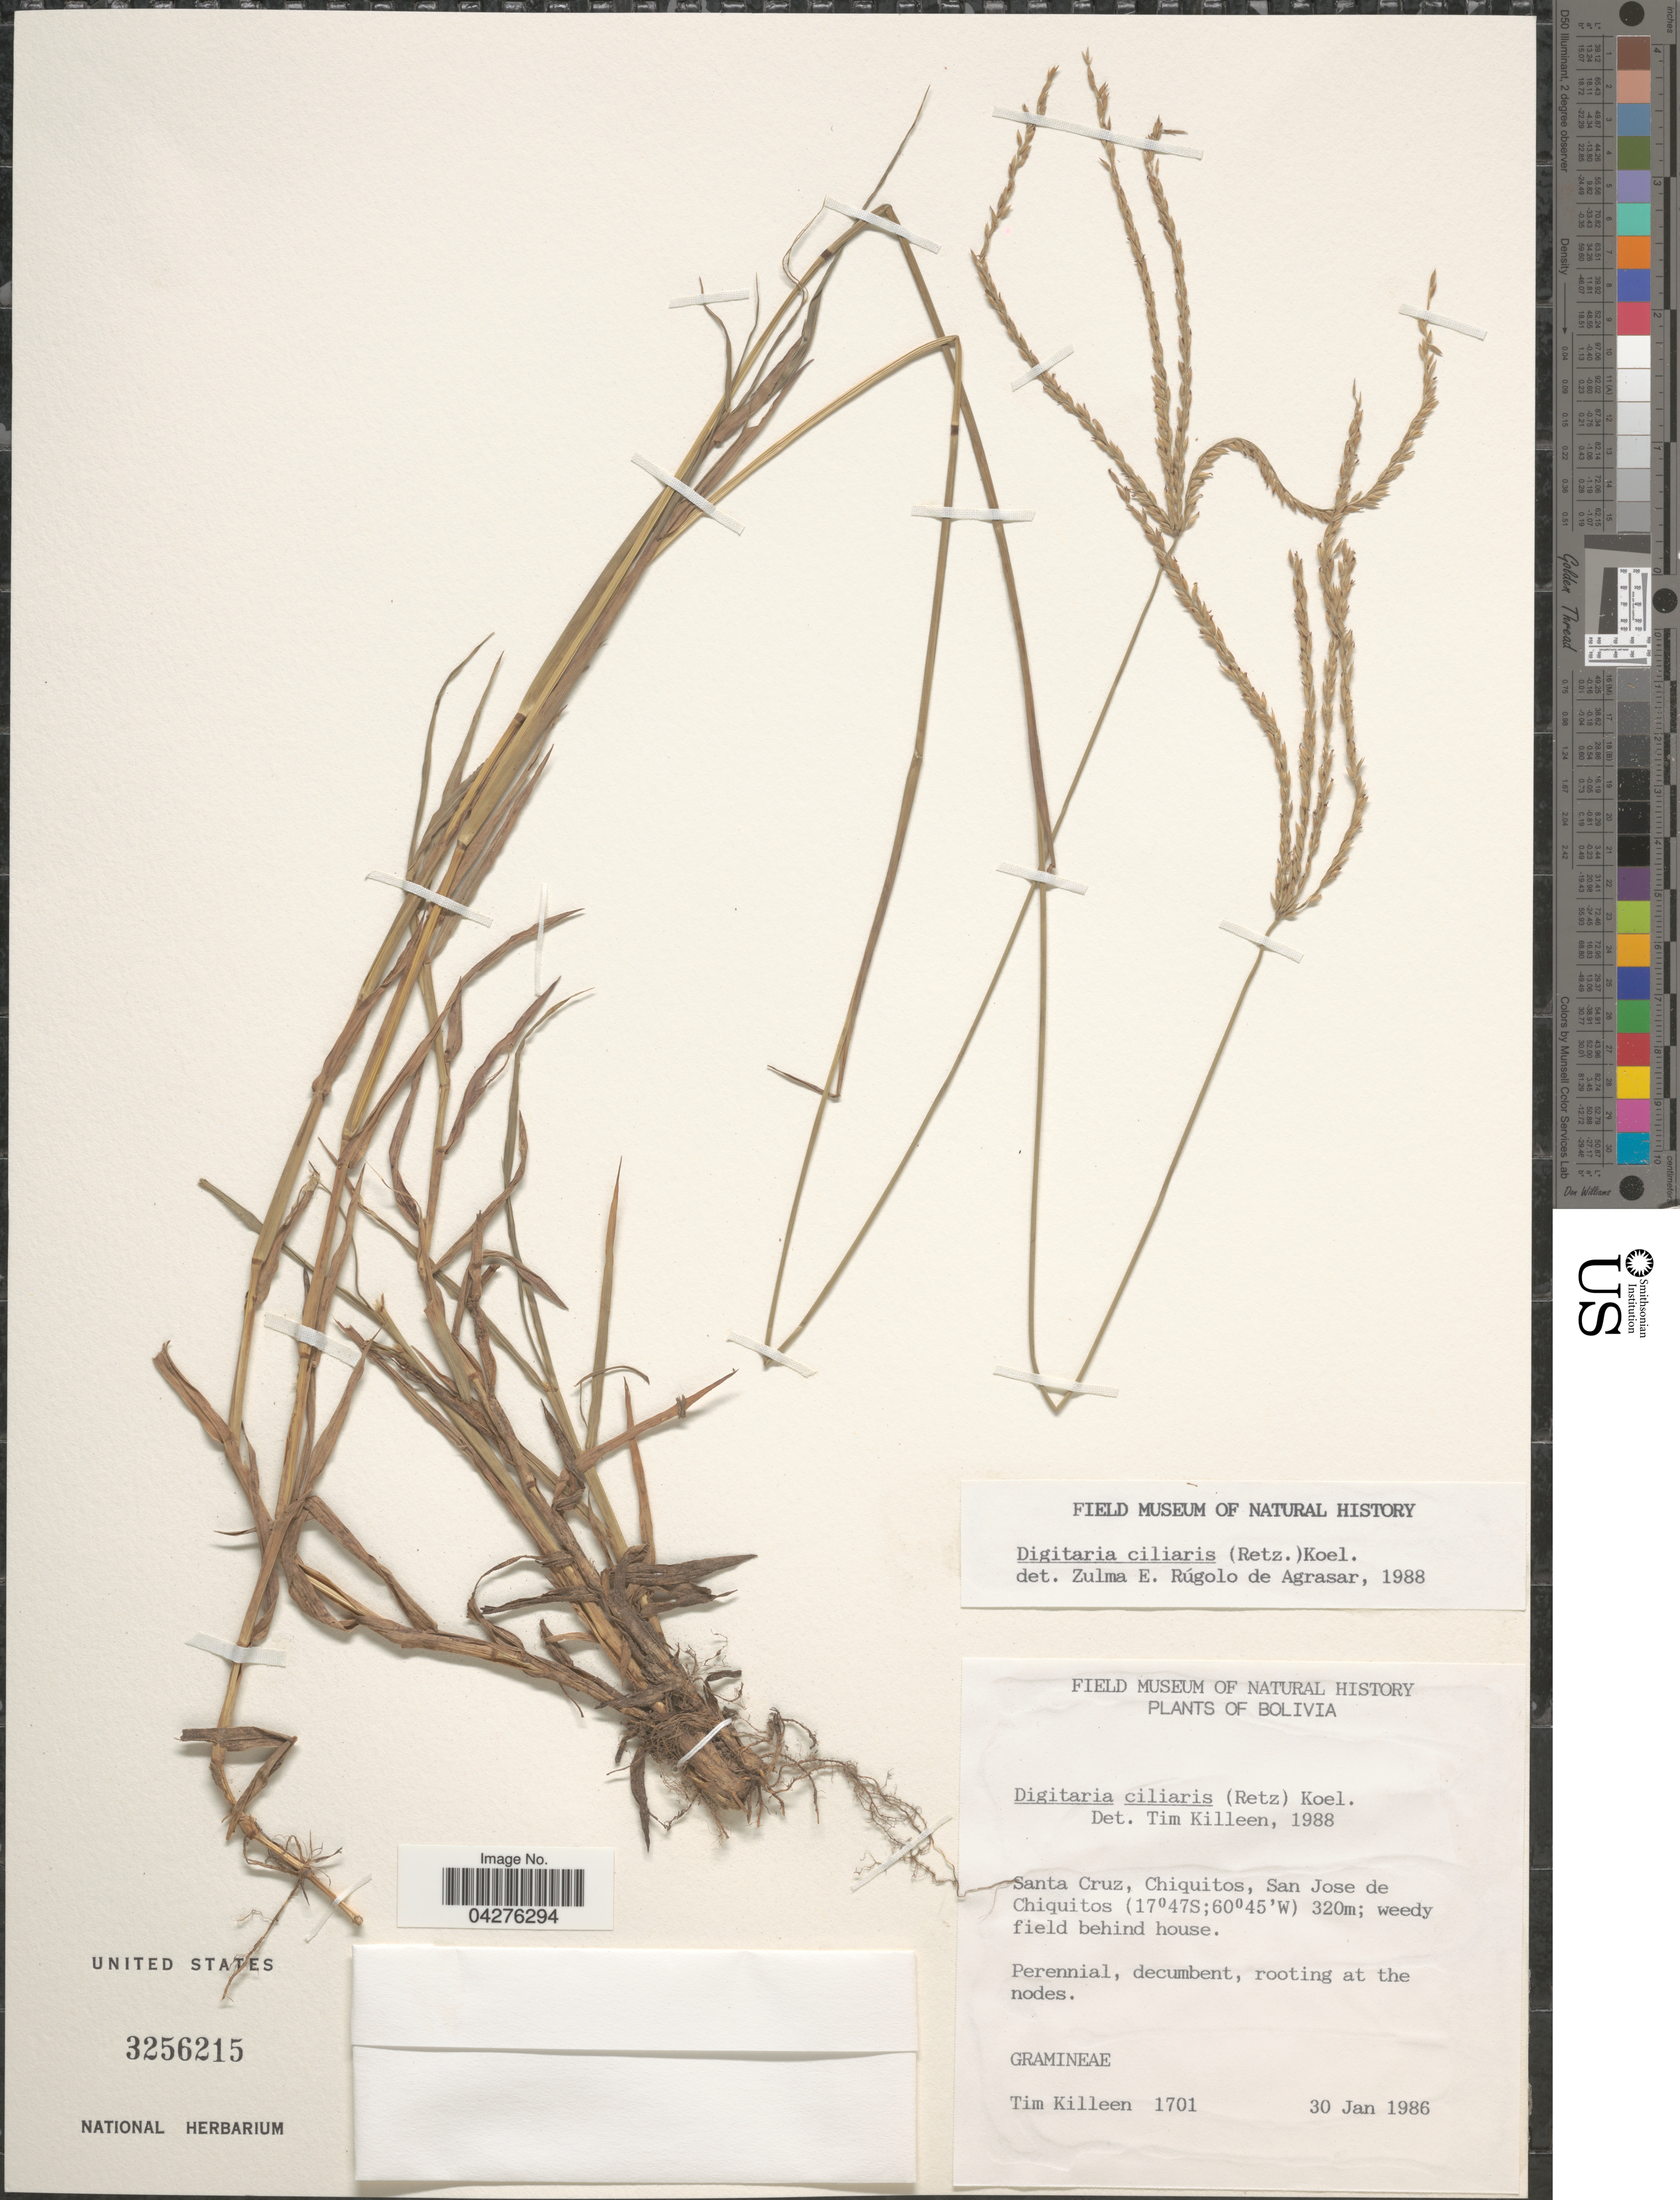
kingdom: Plantae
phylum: Tracheophyta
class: Liliopsida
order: Poales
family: Poaceae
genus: Digitaria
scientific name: Digitaria ciliaris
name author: (Retz.) Koeler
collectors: T. J. Killeen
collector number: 1701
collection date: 1986-01-30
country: Bolivia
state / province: Santa Cruz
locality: Chiquitos, San Jose de Chiquitos.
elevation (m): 320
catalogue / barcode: US 3256215